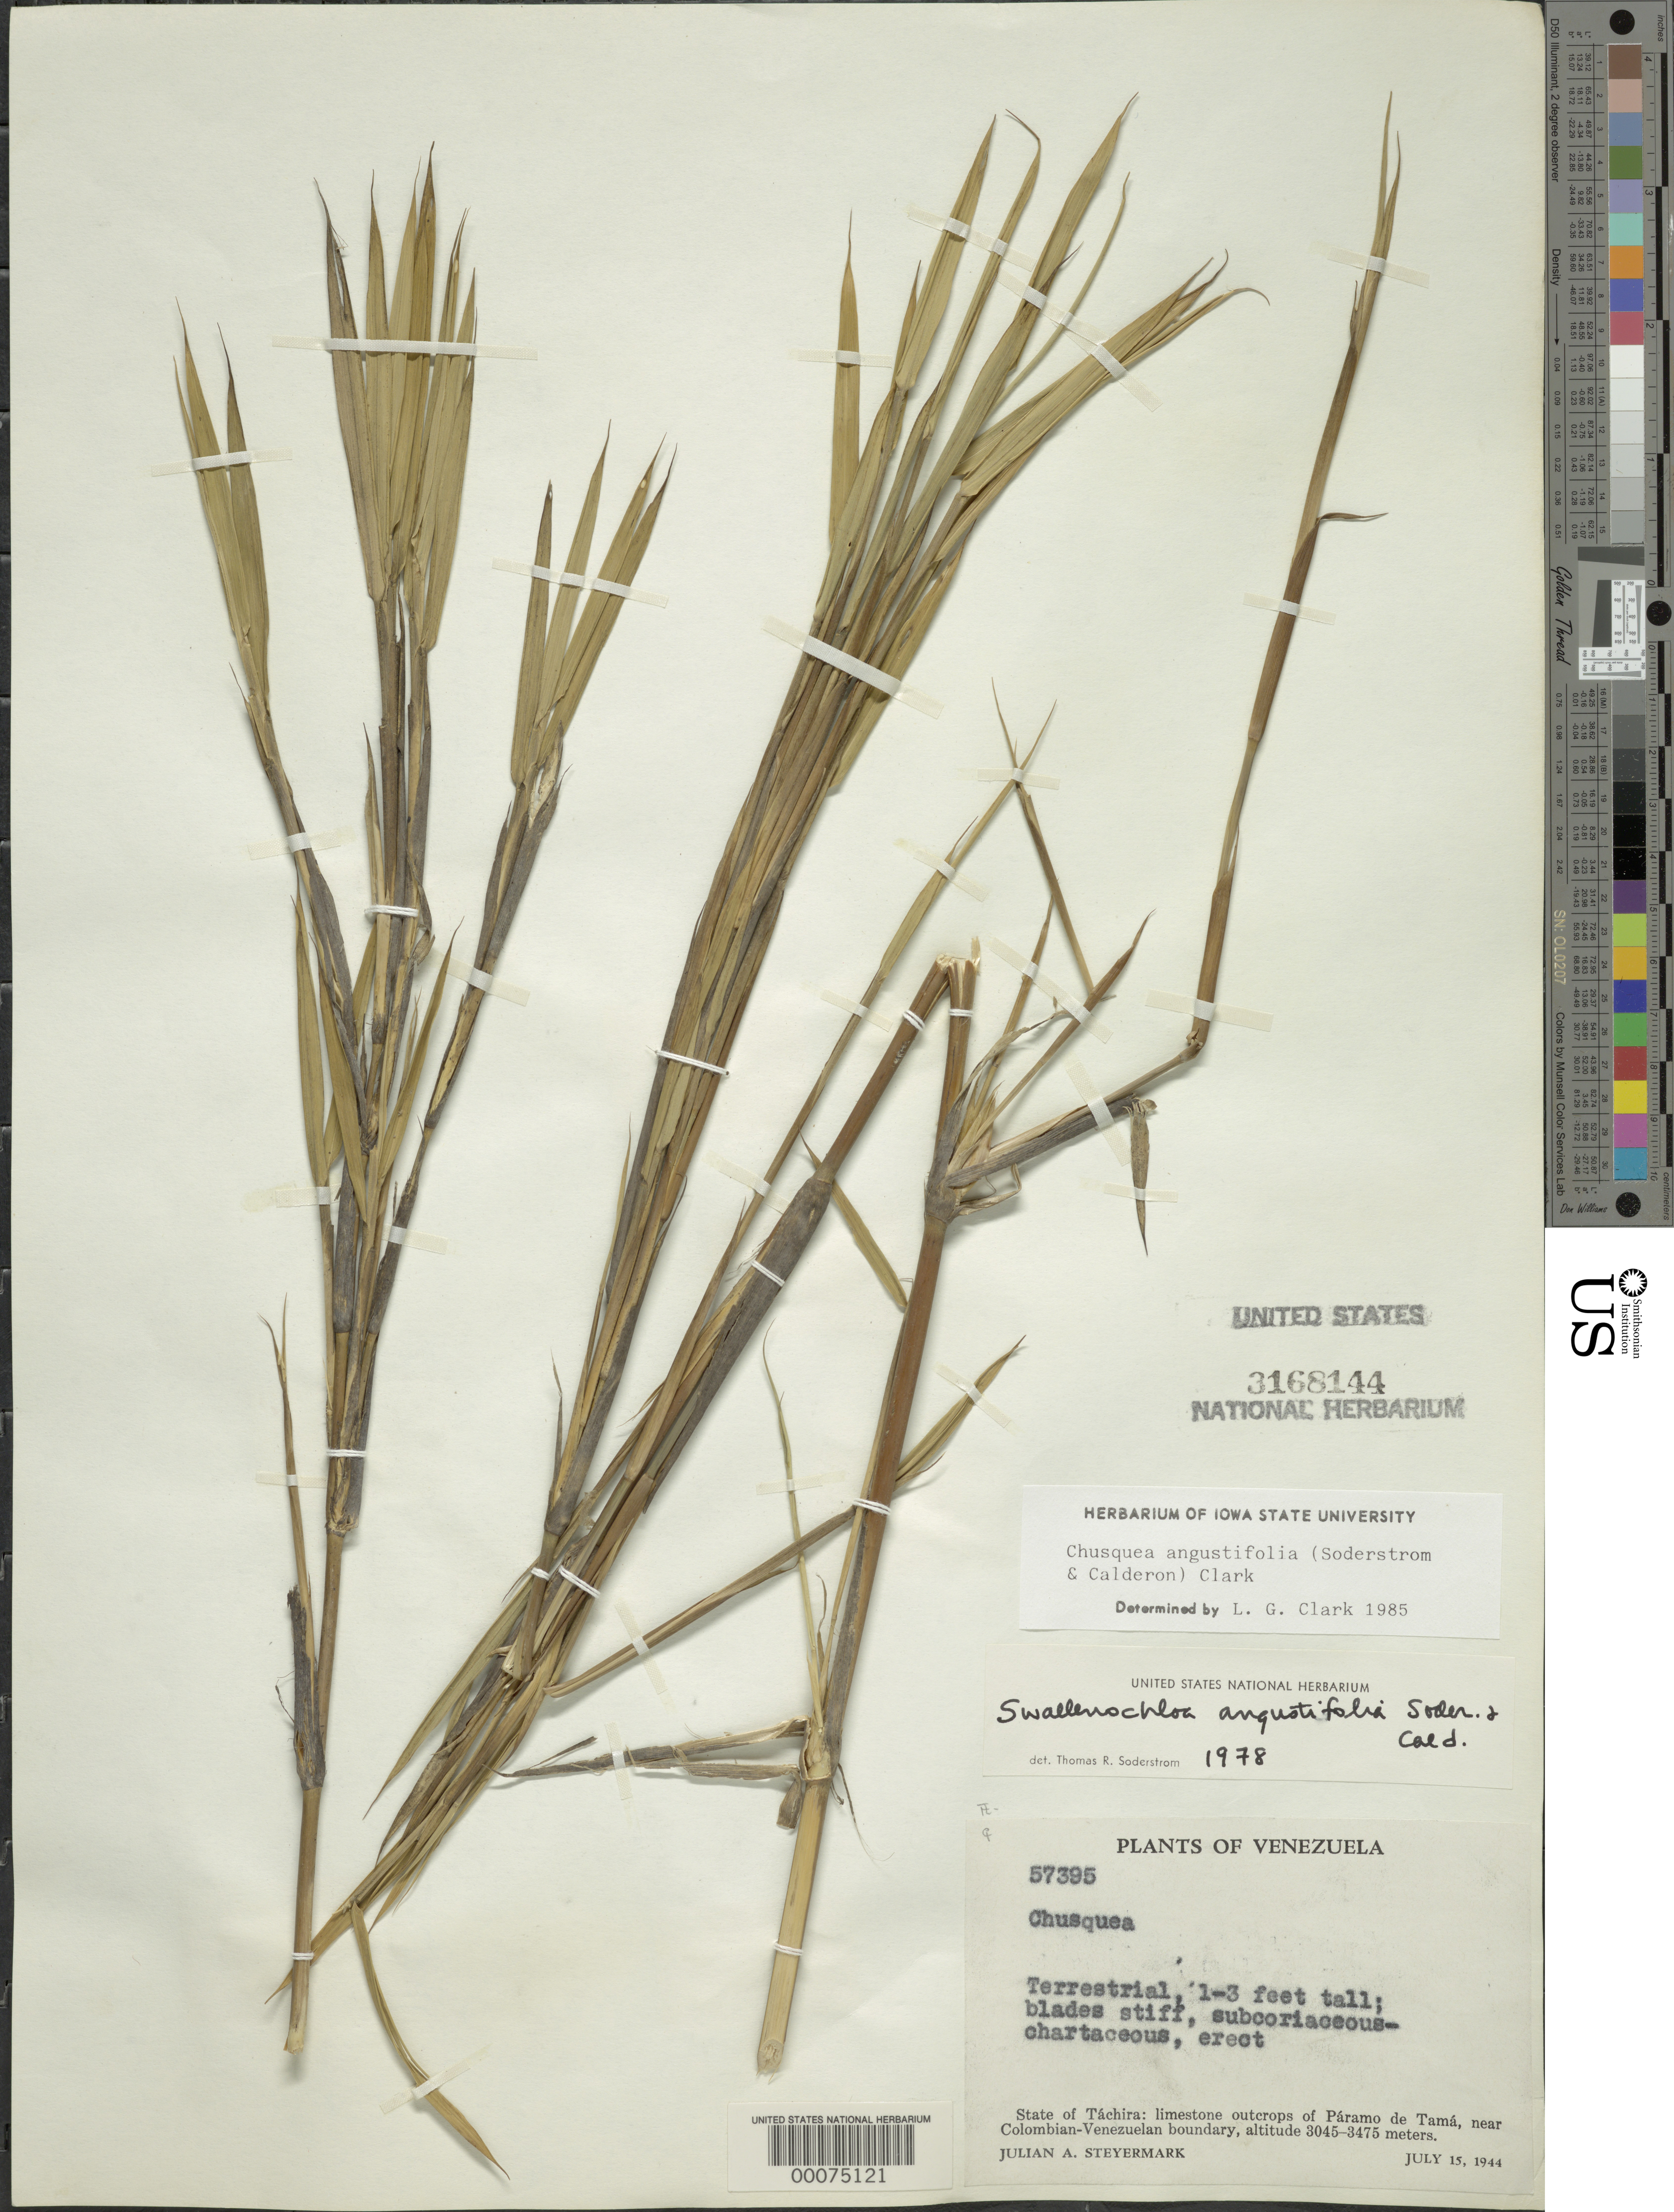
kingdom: Plantae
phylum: Tracheophyta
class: Liliopsida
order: Poales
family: Poaceae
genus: Chusquea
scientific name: Chusquea angustifolia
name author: (Soderstr. & C. E. Calderón) L.G. Clark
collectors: J. Steyermark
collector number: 57395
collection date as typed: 15 Jul 1944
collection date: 1944-07-15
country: Venezuela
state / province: Tachira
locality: Limestone outcrops of paramo de tama, near colombian-venezuelan boundary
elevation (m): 3045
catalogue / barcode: US 3168144